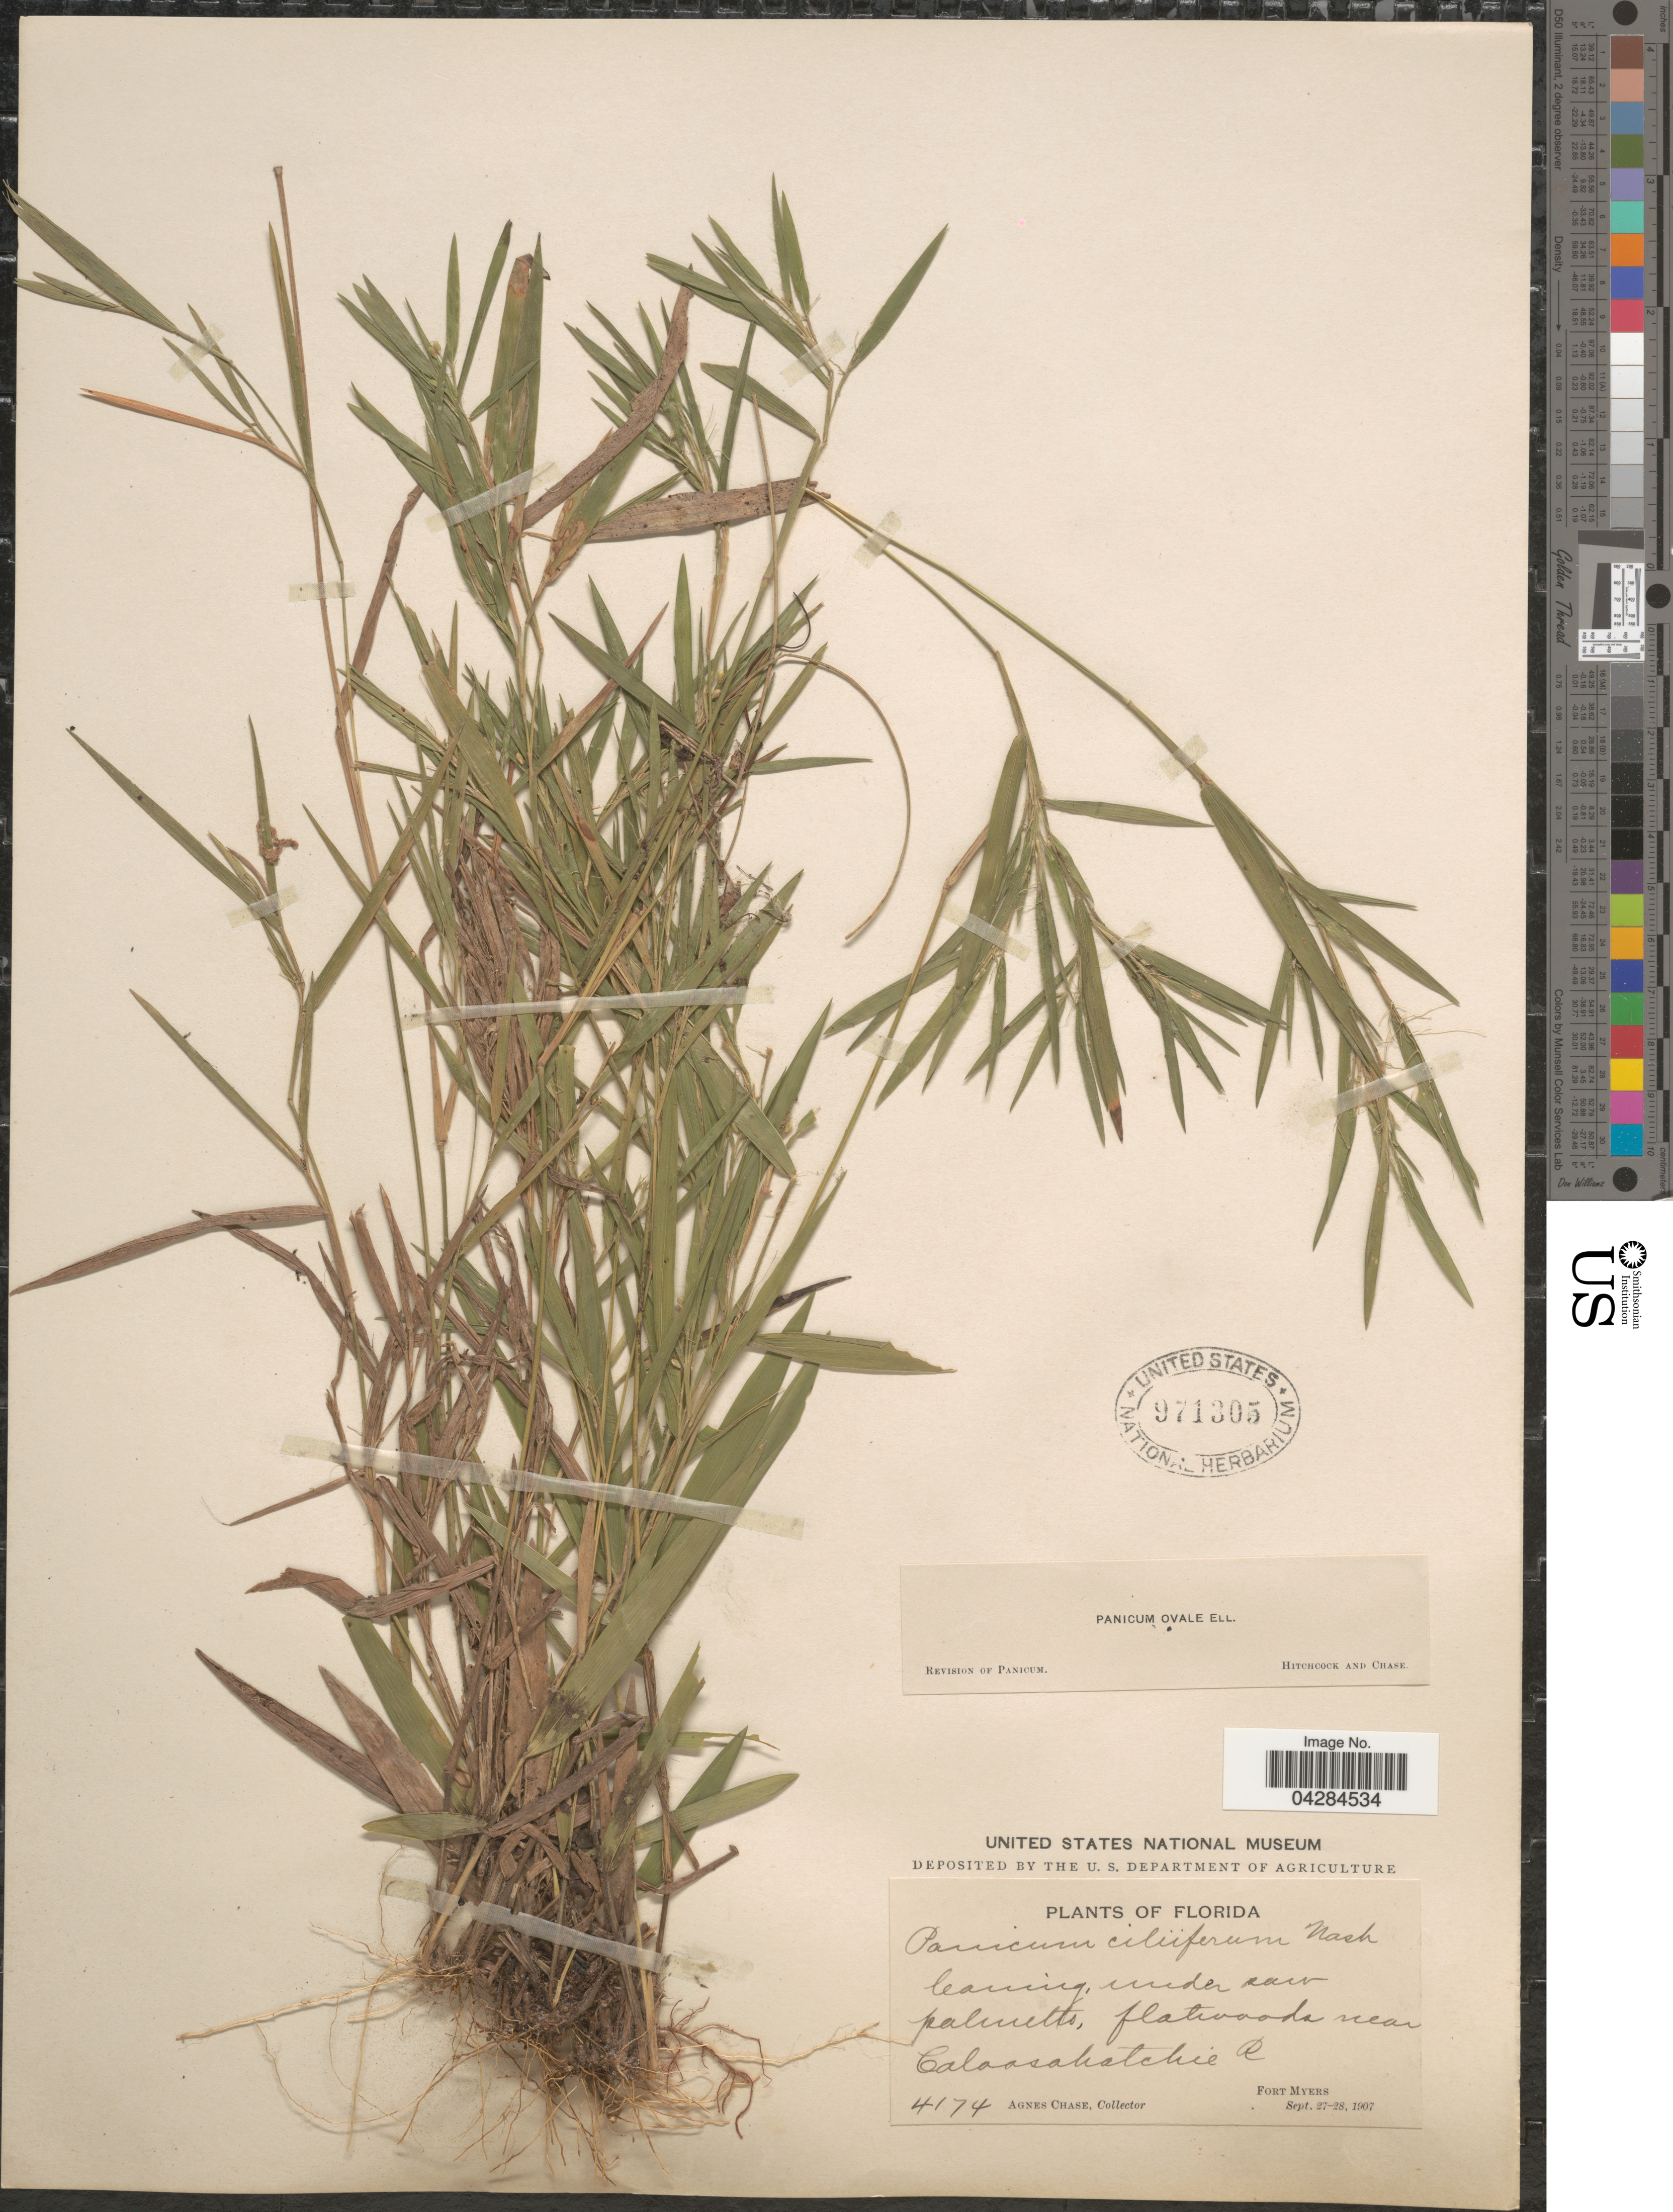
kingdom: Plantae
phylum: Tracheophyta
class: Liliopsida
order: Poales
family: Poaceae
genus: Dichanthelium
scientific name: Dichanthelium ovale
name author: (Elliott) Gould & C.A. Clark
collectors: A. Chase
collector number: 4174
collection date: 1907-09-27/1907-09-28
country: United States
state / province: Florida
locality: Flatwoods near Caloosahatchie R. Fort Myers.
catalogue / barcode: US 971305